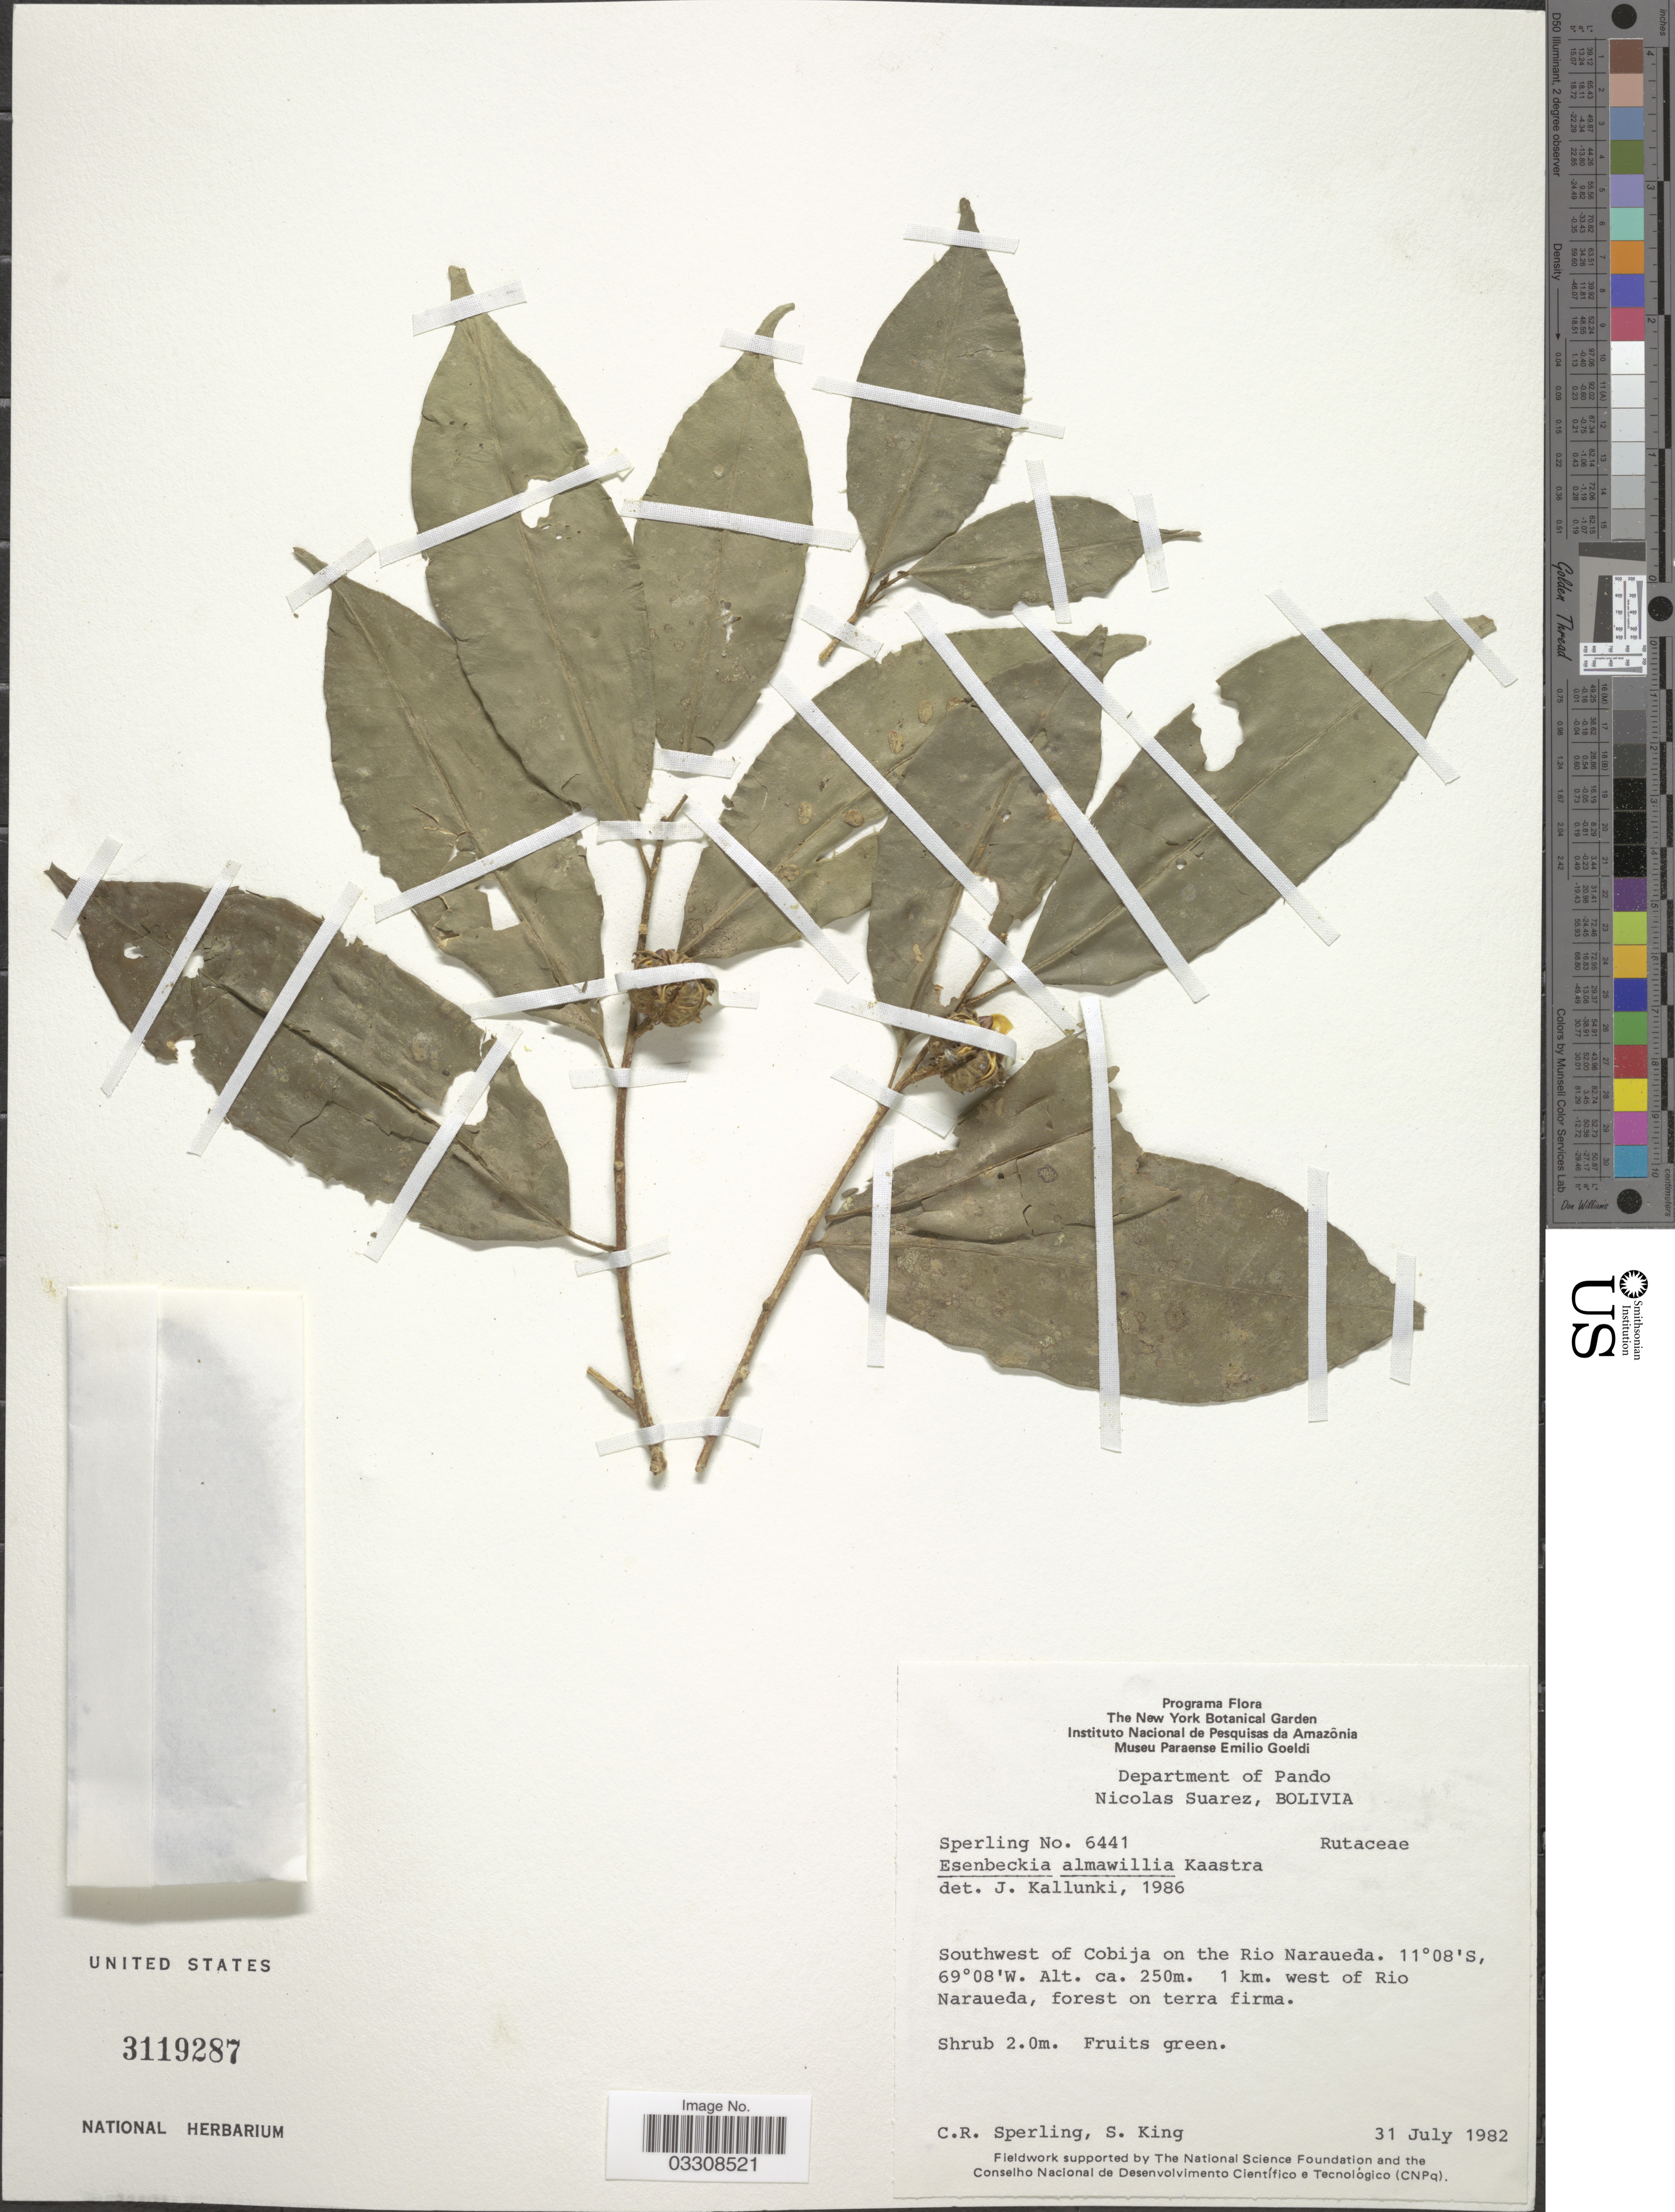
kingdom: Plantae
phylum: Tracheophyta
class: Magnoliopsida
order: Sapindales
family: Rutaceae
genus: Esenbeckia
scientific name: Esenbeckia almawilla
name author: Kaastra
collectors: C. R. Sperling & S. King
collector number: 6441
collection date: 1982-07-31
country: Bolivia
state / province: Pando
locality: Department of Pando. Nicolas Suarez. Southwest of Cobija on the Rio Naraueda. 1 km. west of Rio Naraueda, forest on terra firma.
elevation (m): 250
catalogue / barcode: US 3119287